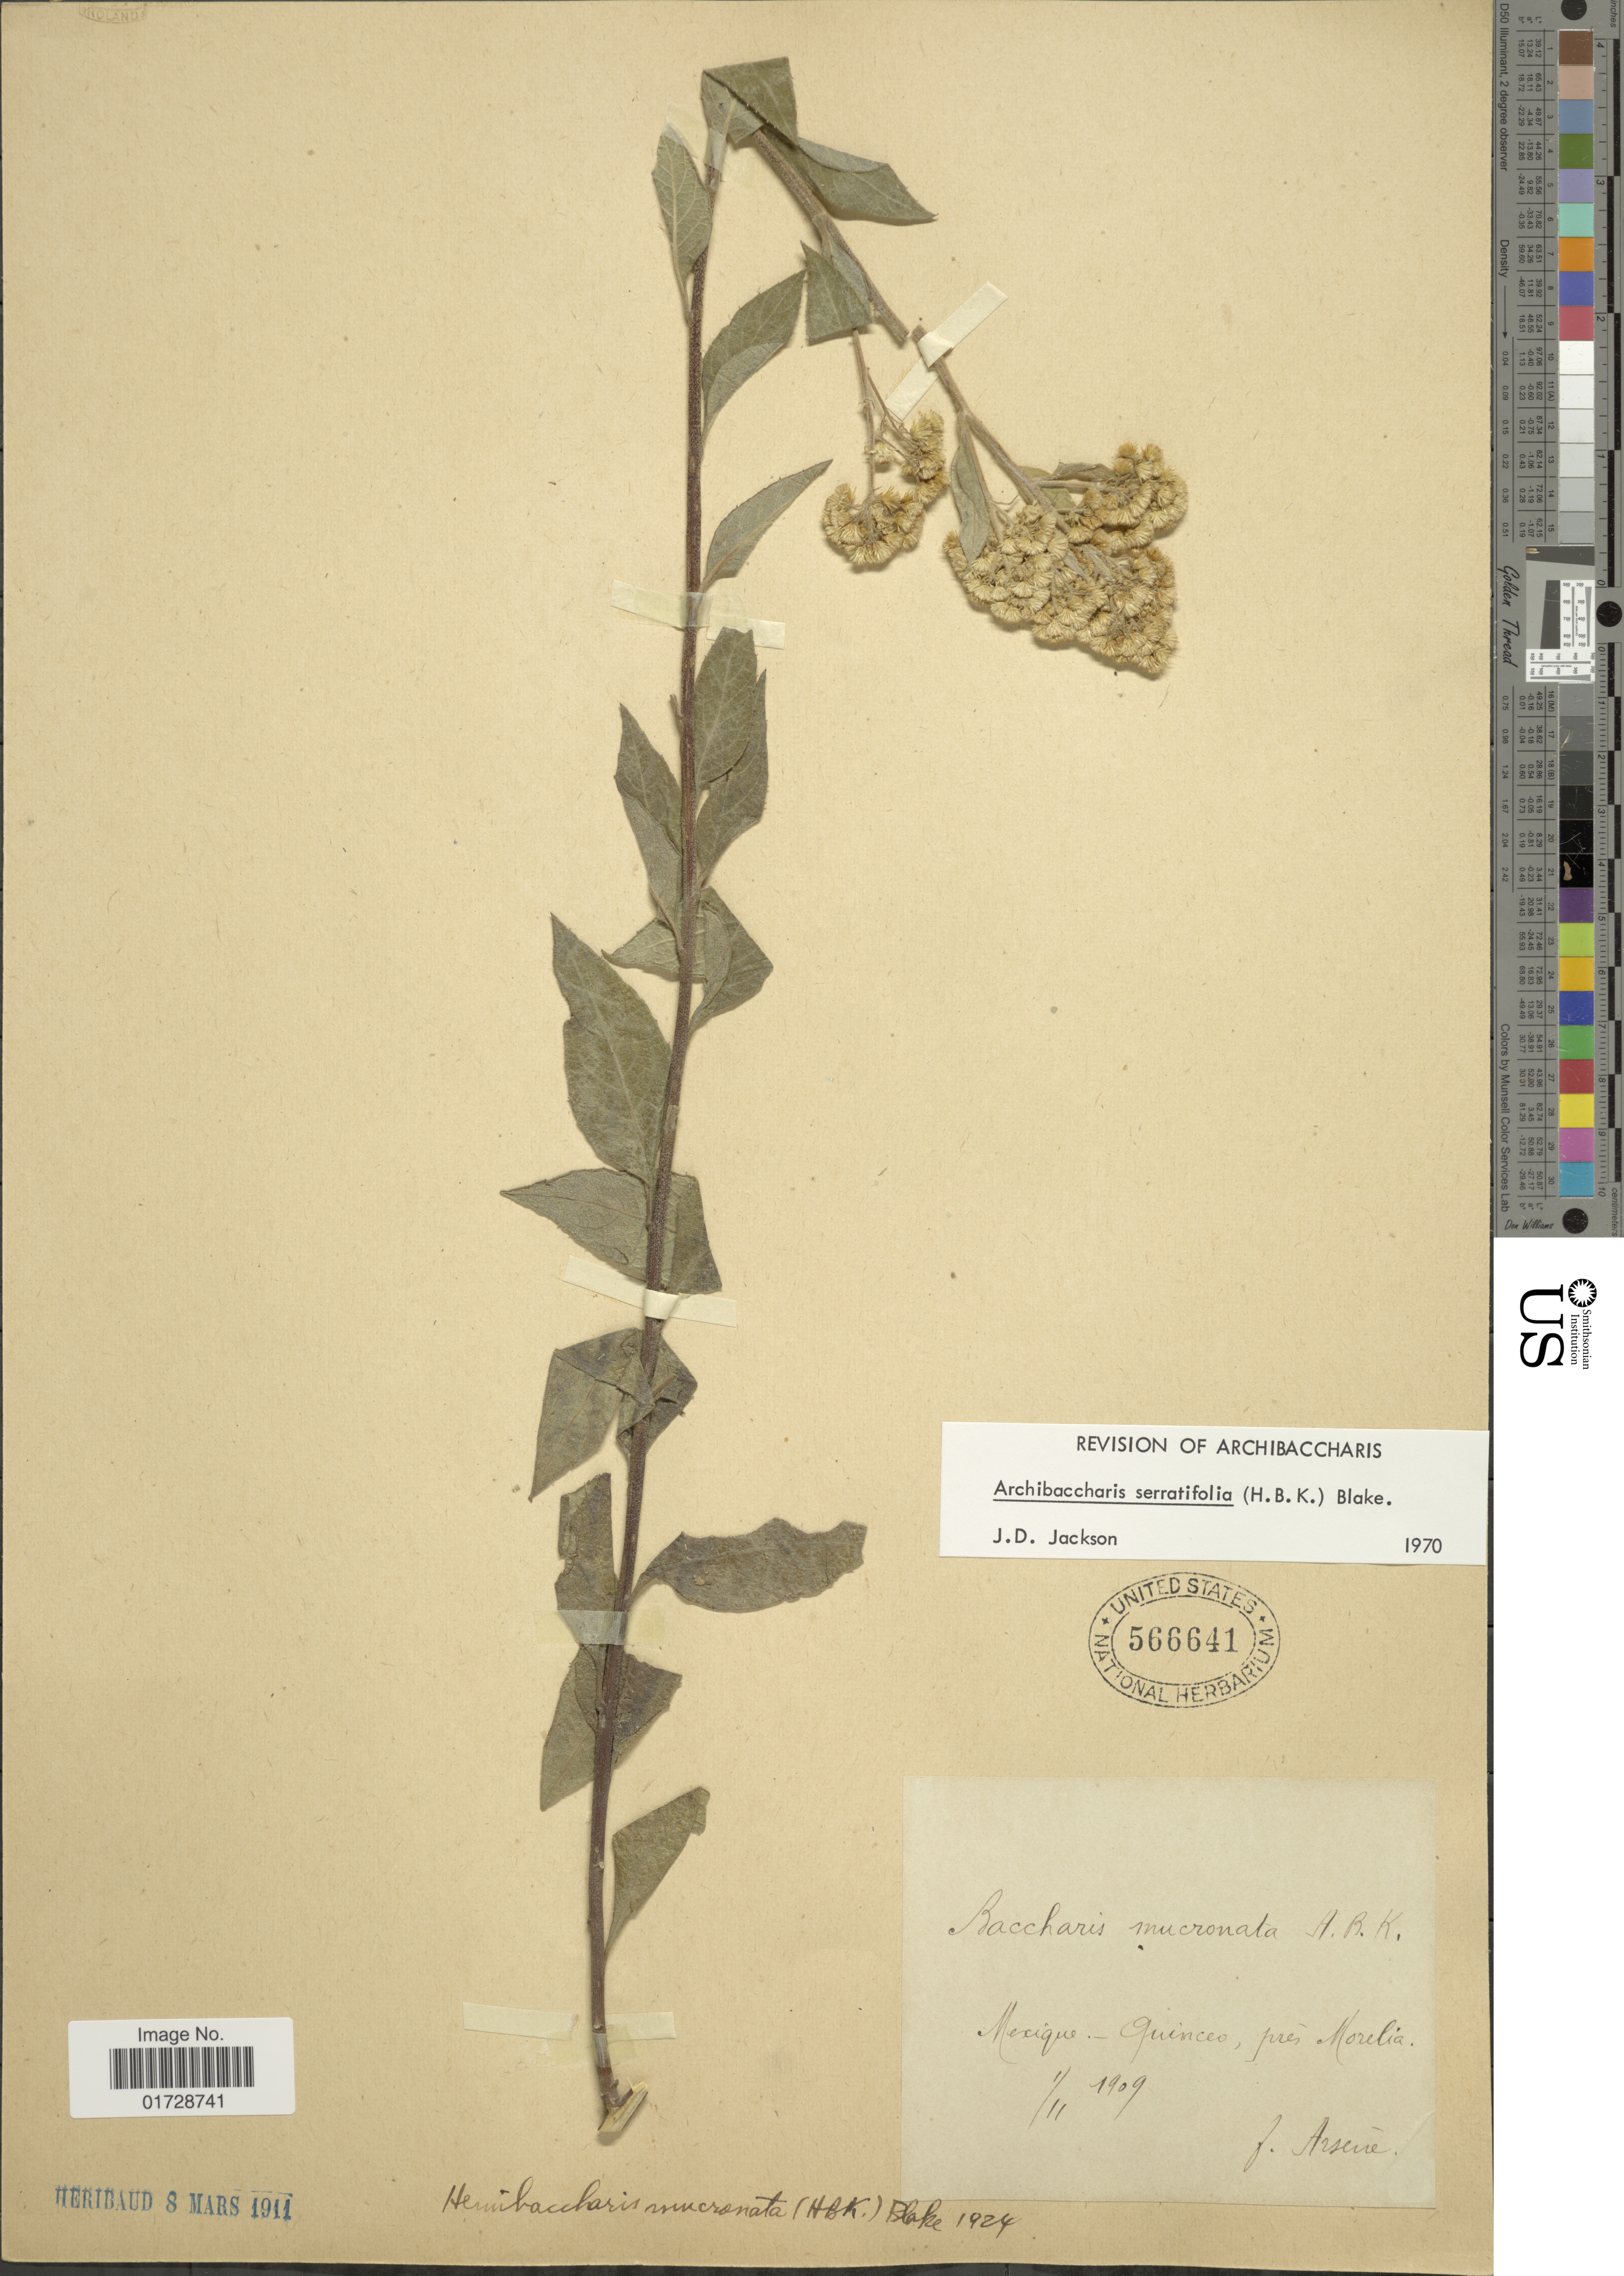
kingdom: Plantae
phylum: Tracheophyta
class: Magnoliopsida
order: Asterales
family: Asteraceae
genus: Archibaccharis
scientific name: Archibaccharis serratifolia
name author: (Kunth) S.F. Blake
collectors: F. Arsène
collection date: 1909-11-01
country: Mexico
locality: Quinceo, pres Morelia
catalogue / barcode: US 566641